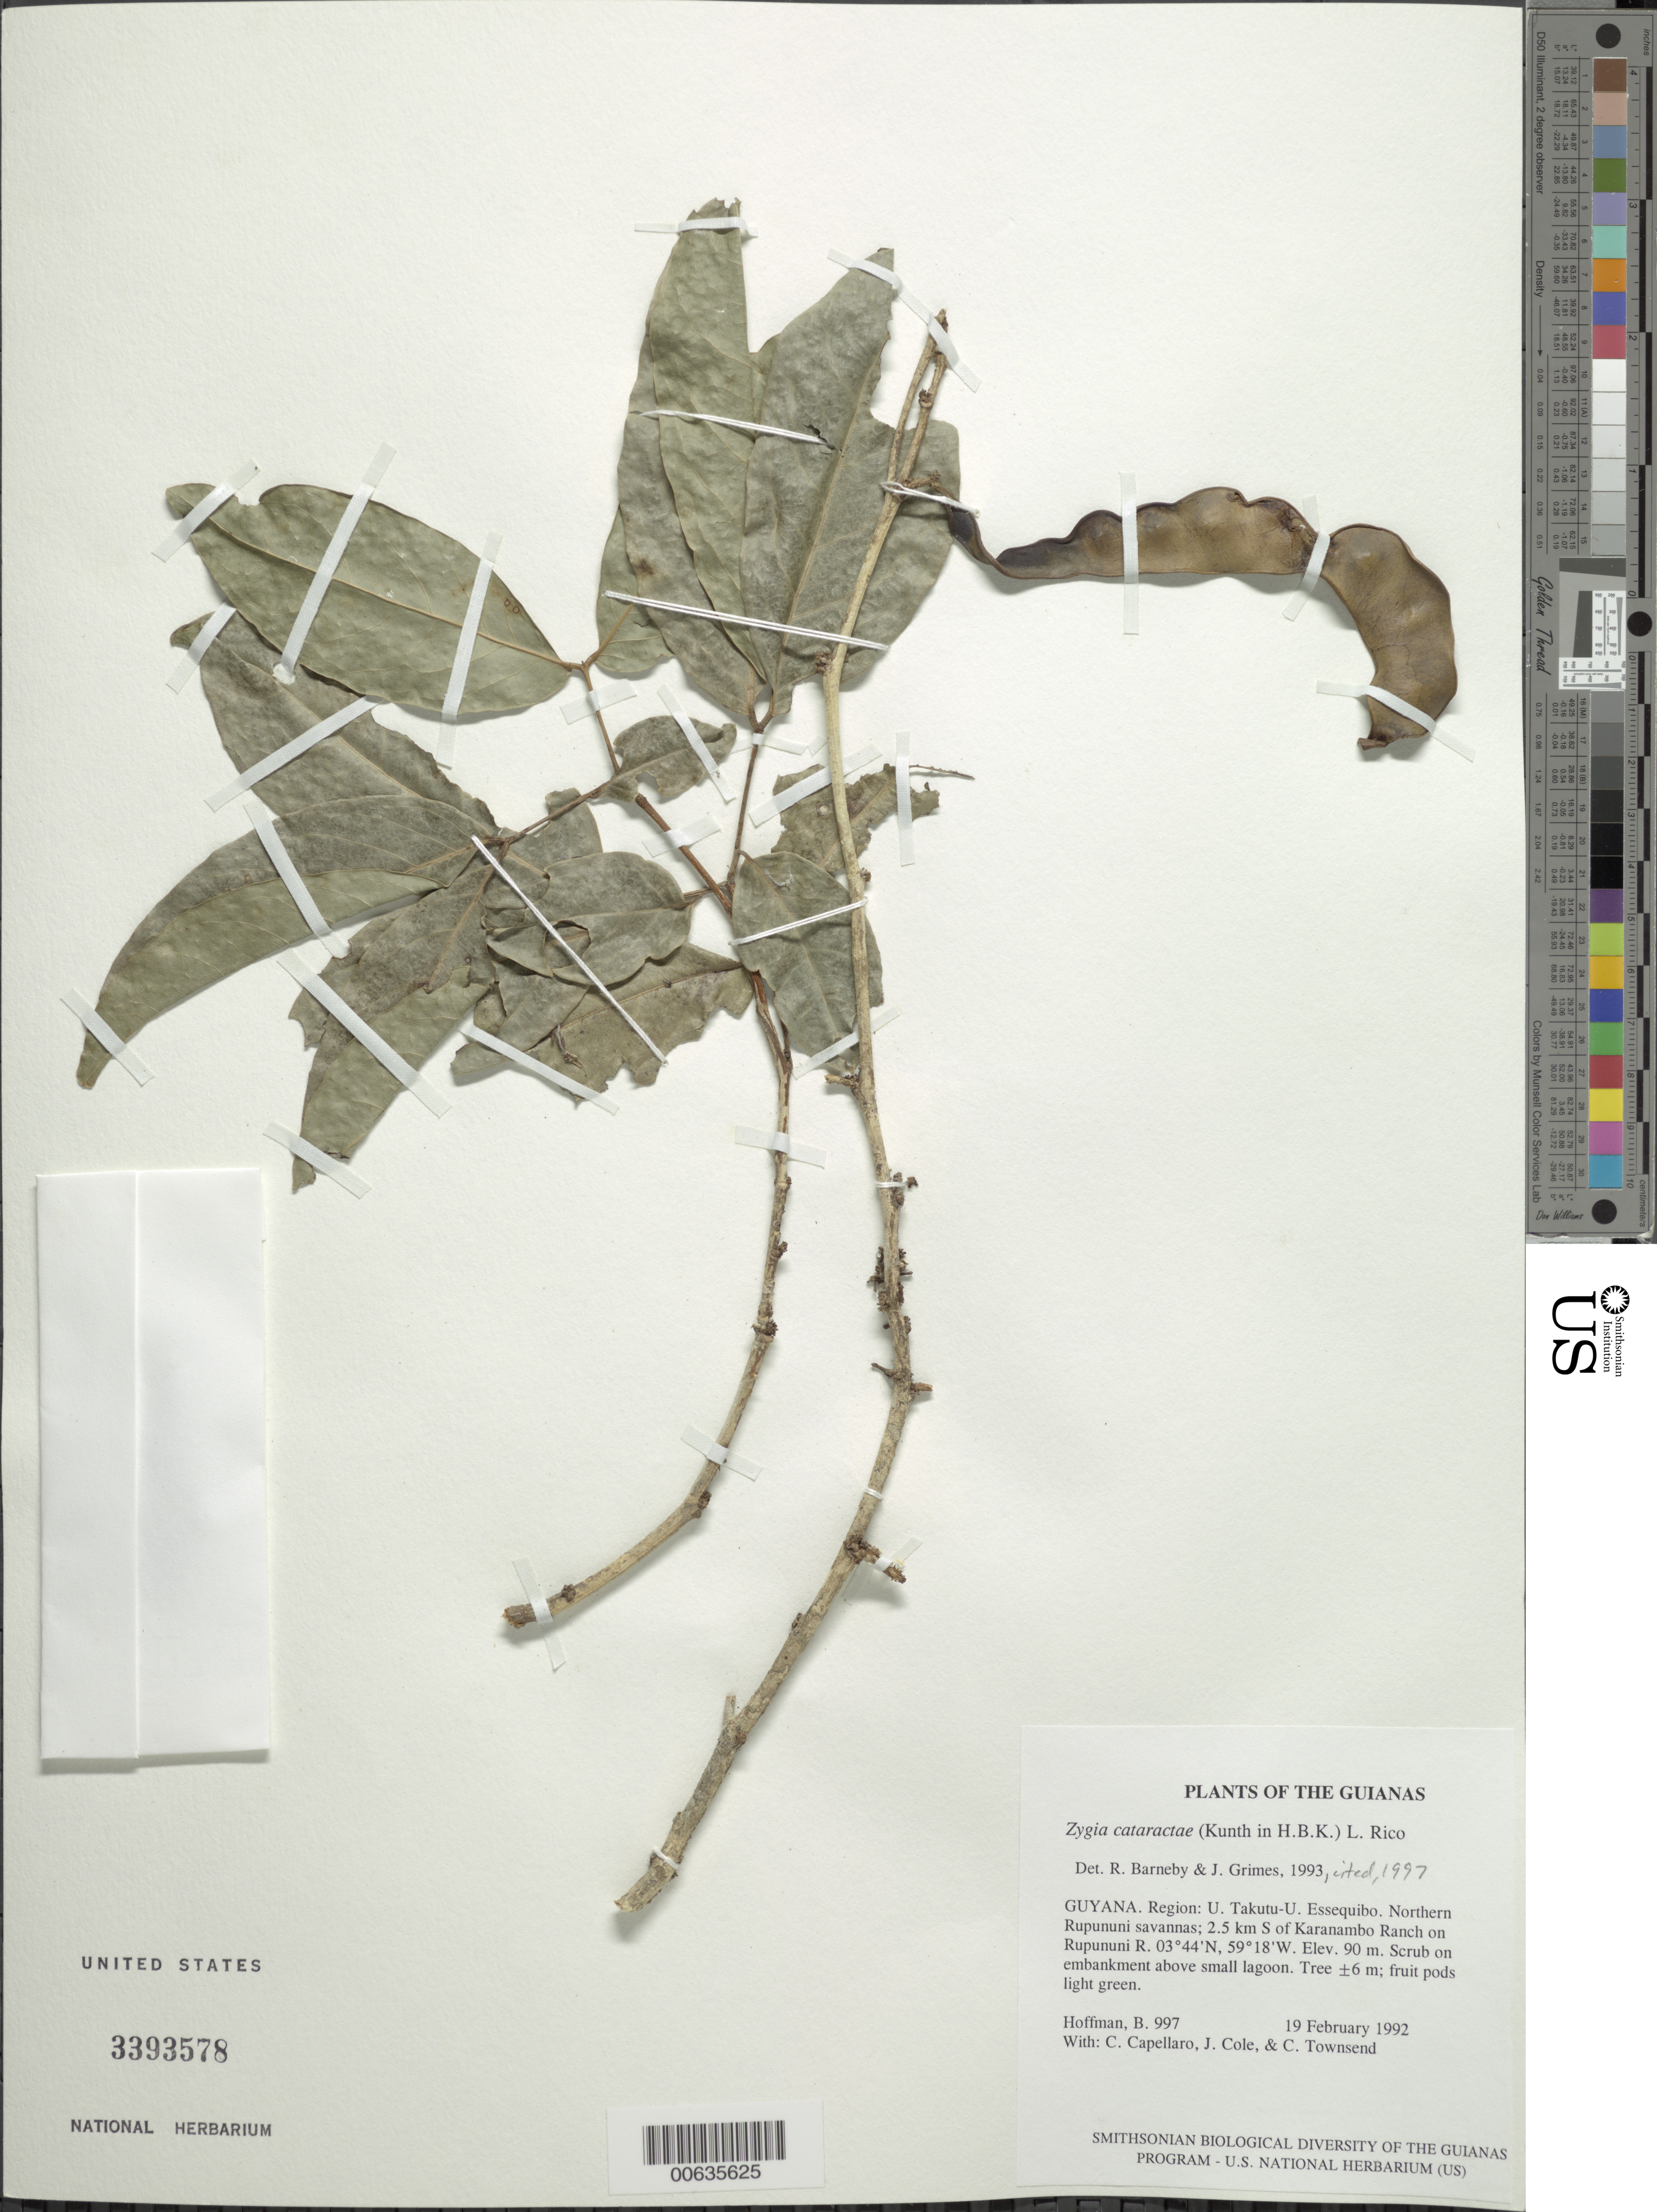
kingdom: Plantae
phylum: Tracheophyta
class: Magnoliopsida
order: Fabales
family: Fabaceae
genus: Zygia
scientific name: Zygia cataractae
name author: (Kunth) L. Rico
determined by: Barneby, R. C.; Grimes, J. W.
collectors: B. Hoffman, C. Capellaro, J. Cole & C. Townsend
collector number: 997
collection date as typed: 19 February 1992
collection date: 1992-02-19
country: Guyana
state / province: U. Takutu-U. Essequibo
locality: Northern Rupununi savannas; 2.5 km S of Karanambo Ranch on Rupununi River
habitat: Scrub on embankment above small lagoon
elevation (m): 90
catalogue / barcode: US 3393578